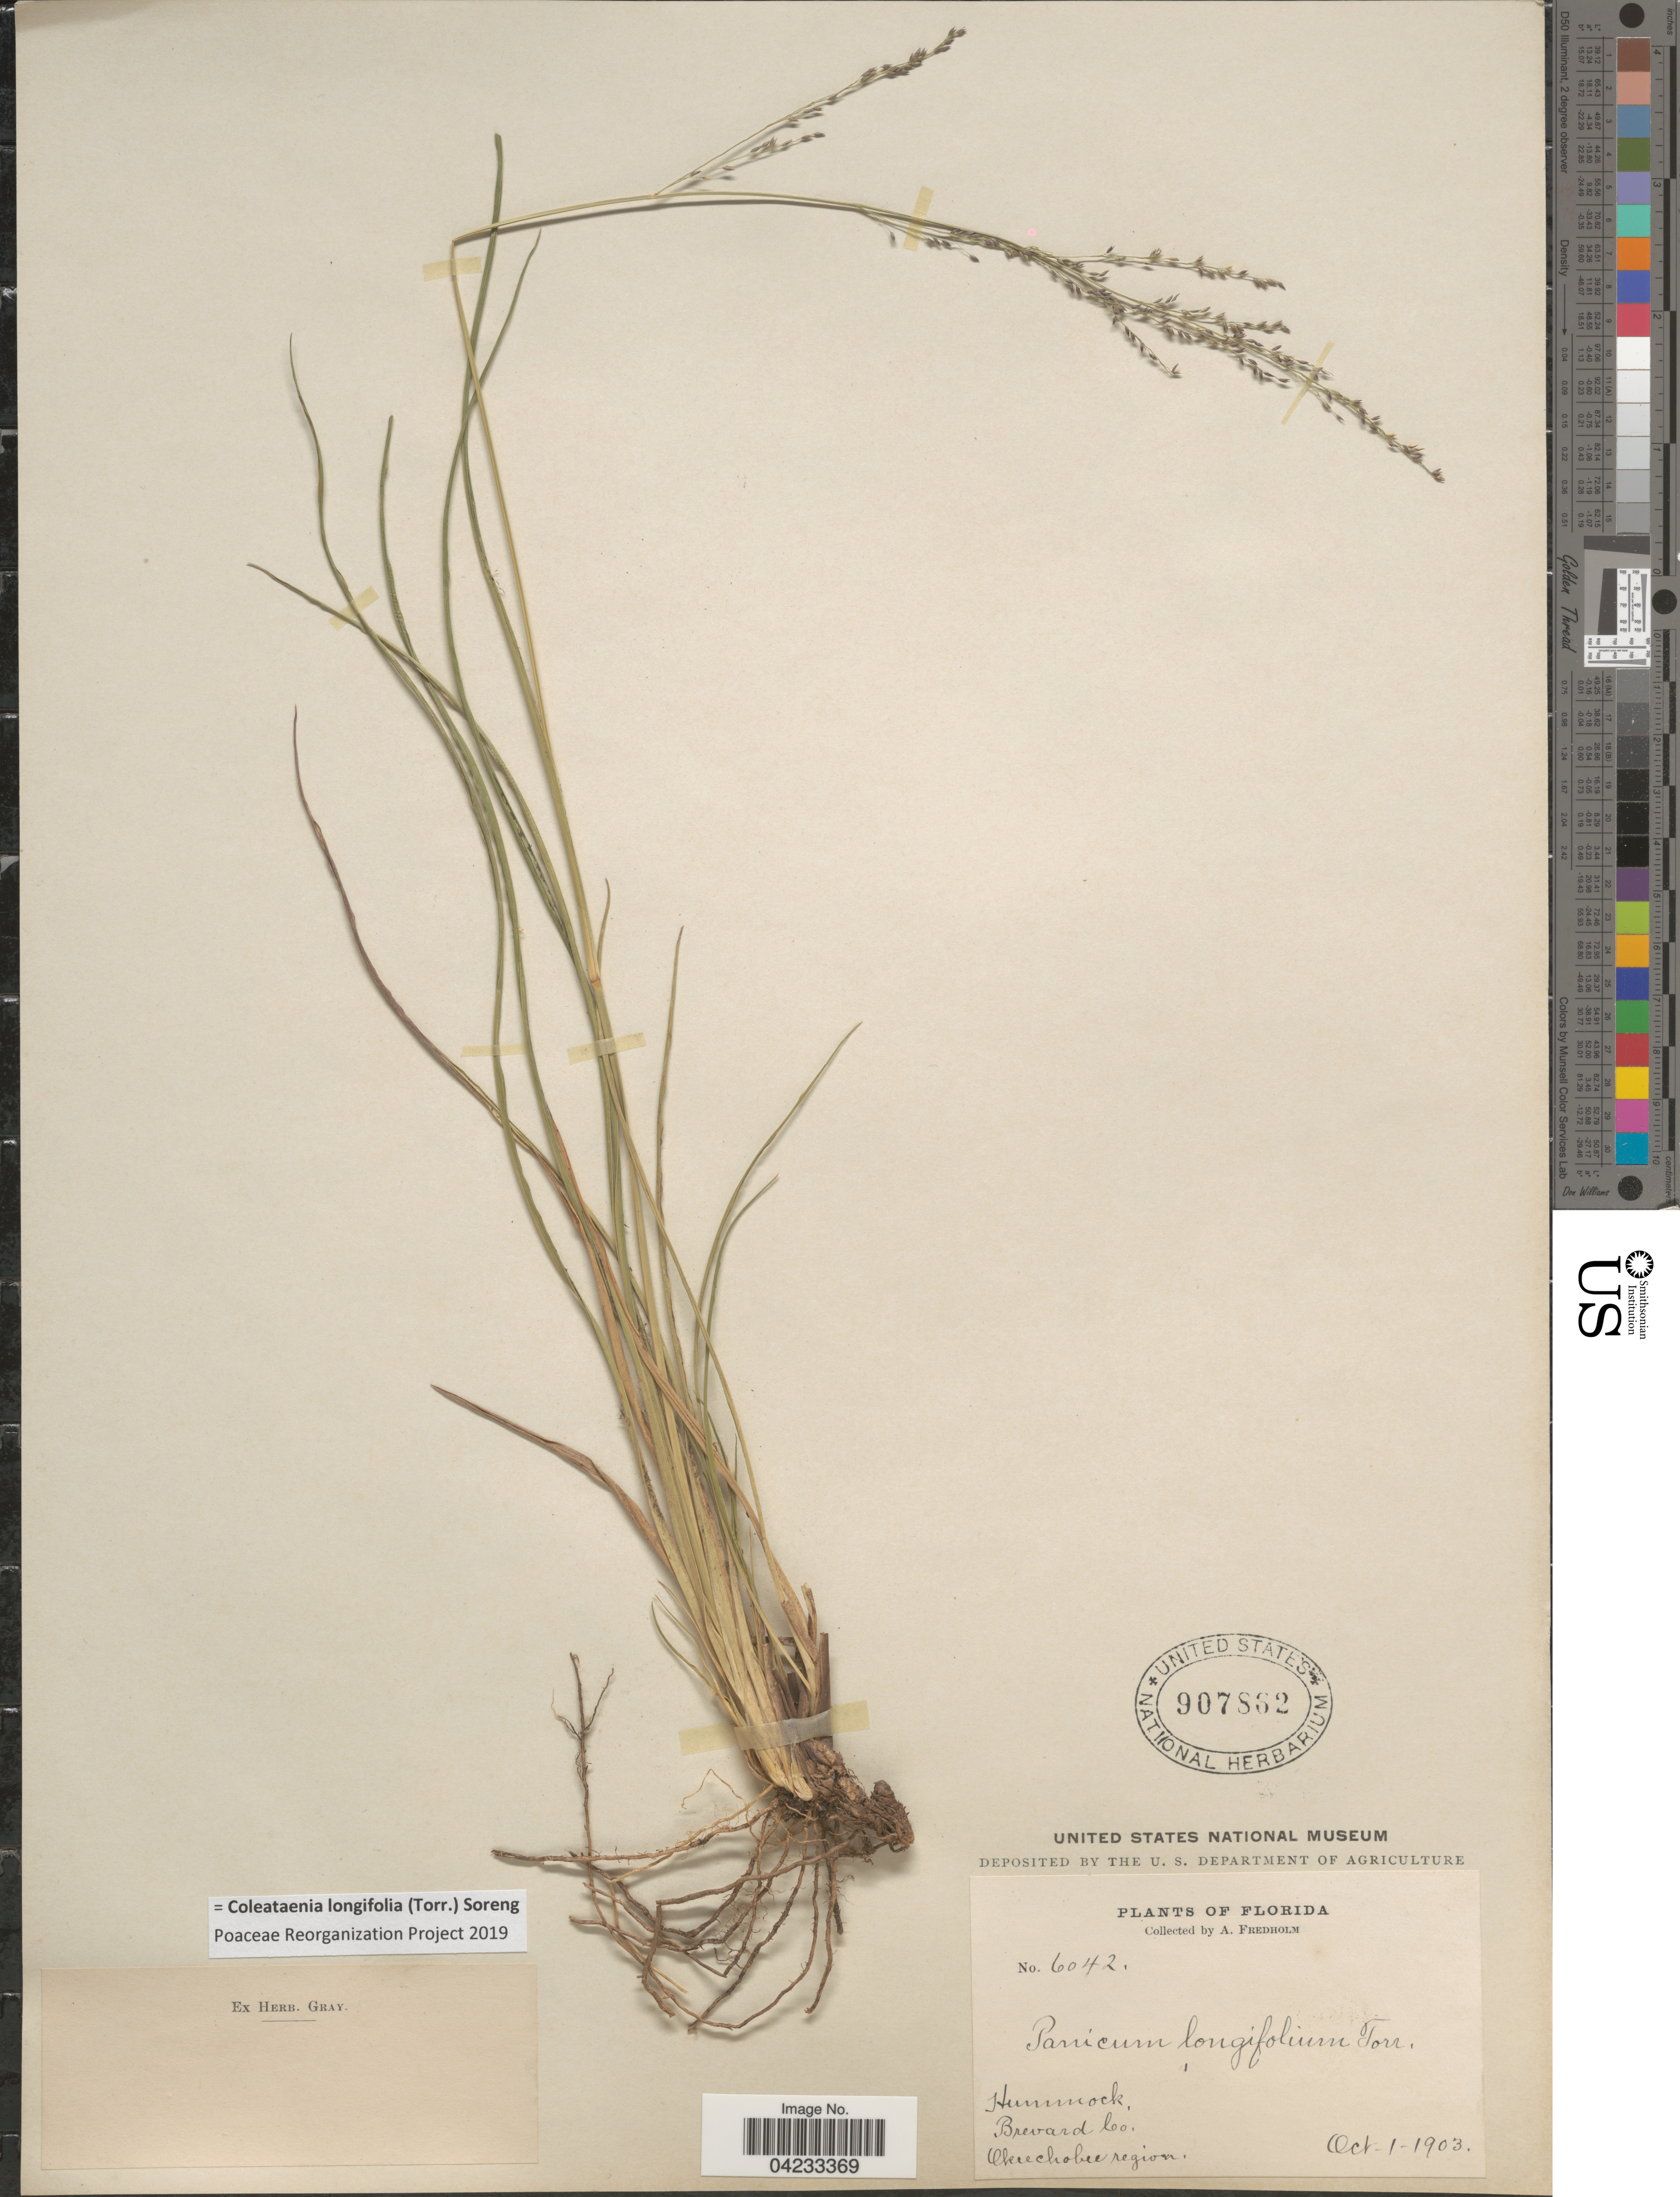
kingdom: Plantae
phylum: Tracheophyta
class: Liliopsida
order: Poales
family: Poaceae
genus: Coleataenia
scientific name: Coleataenia longifolia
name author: (Torr.) Soreng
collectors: A. Fredholm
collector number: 6042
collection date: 1903-10-01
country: United States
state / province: Florida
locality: Hammock, Brevard Co. Okeechobee region.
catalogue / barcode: US 907862